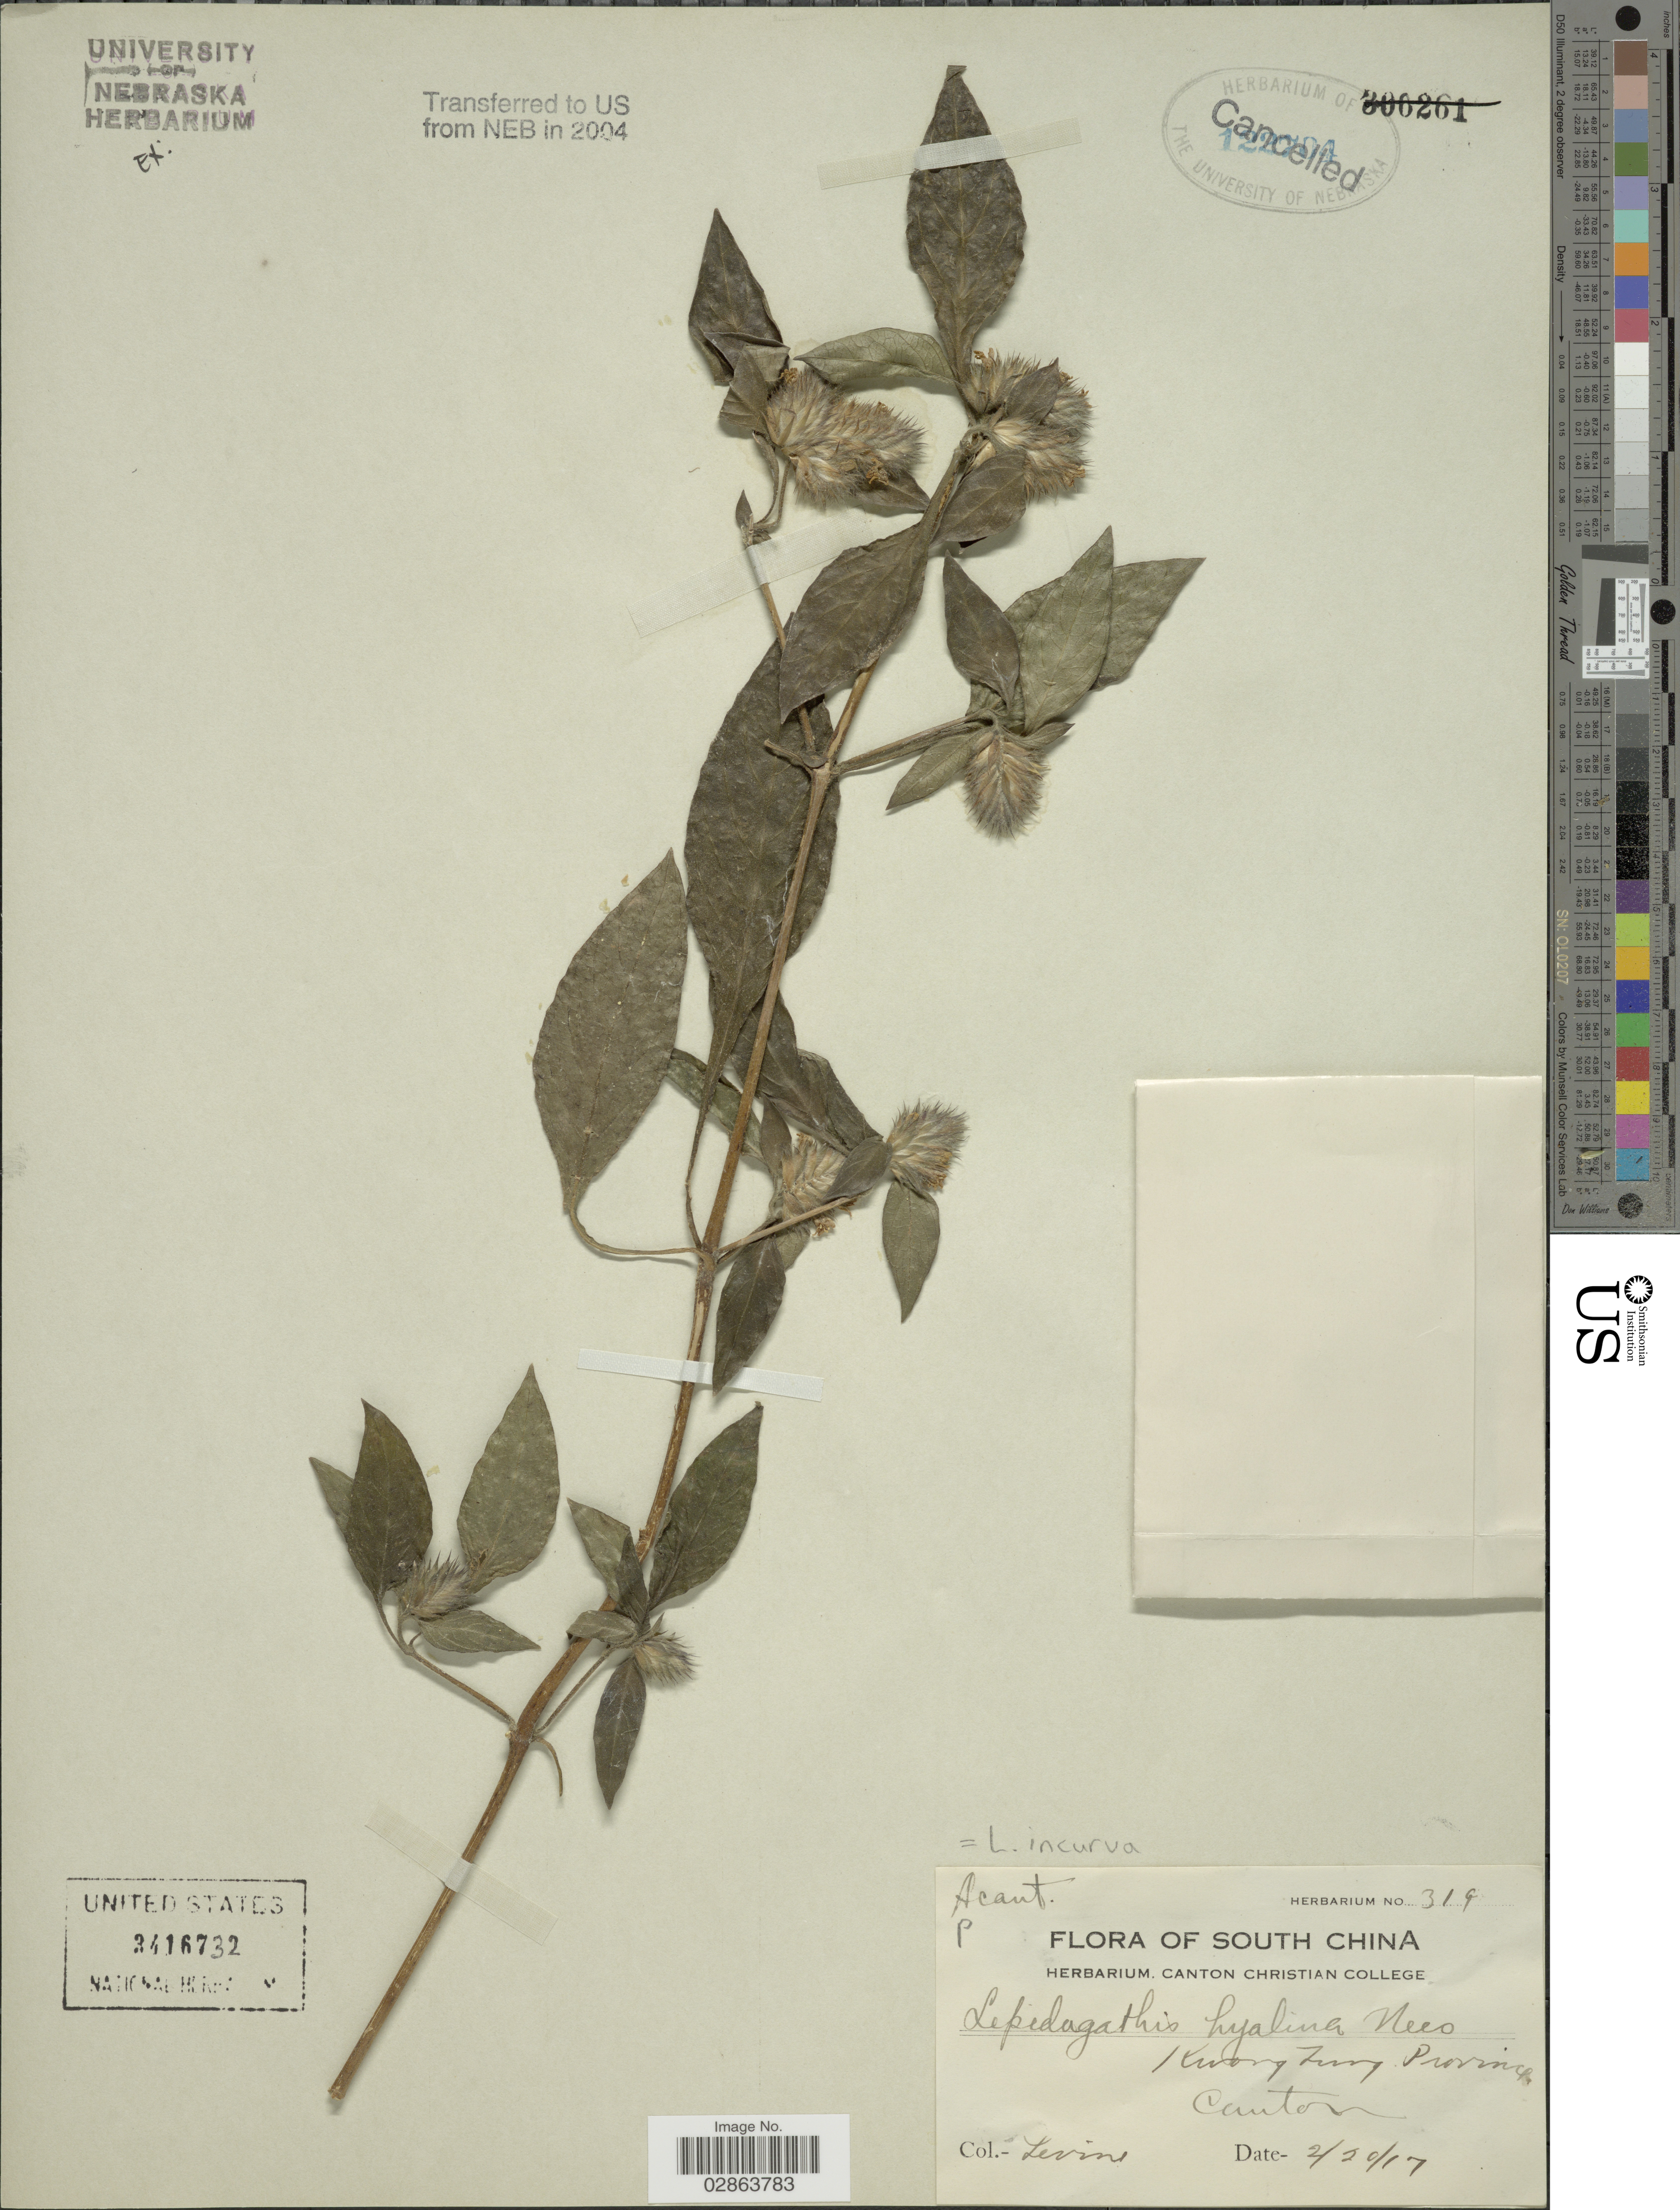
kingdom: Plantae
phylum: Tracheophyta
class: Magnoliopsida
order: Lamiales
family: Acanthaceae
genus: Lepidagathis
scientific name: Lepidagathis incurva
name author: Buch.-Ham. ex D. Don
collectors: -. Levine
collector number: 319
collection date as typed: Transcribed d/m/y: 20/2/17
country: China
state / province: Guangdong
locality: Kwong Tung Province, Canton. South China.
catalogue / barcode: US 3416732